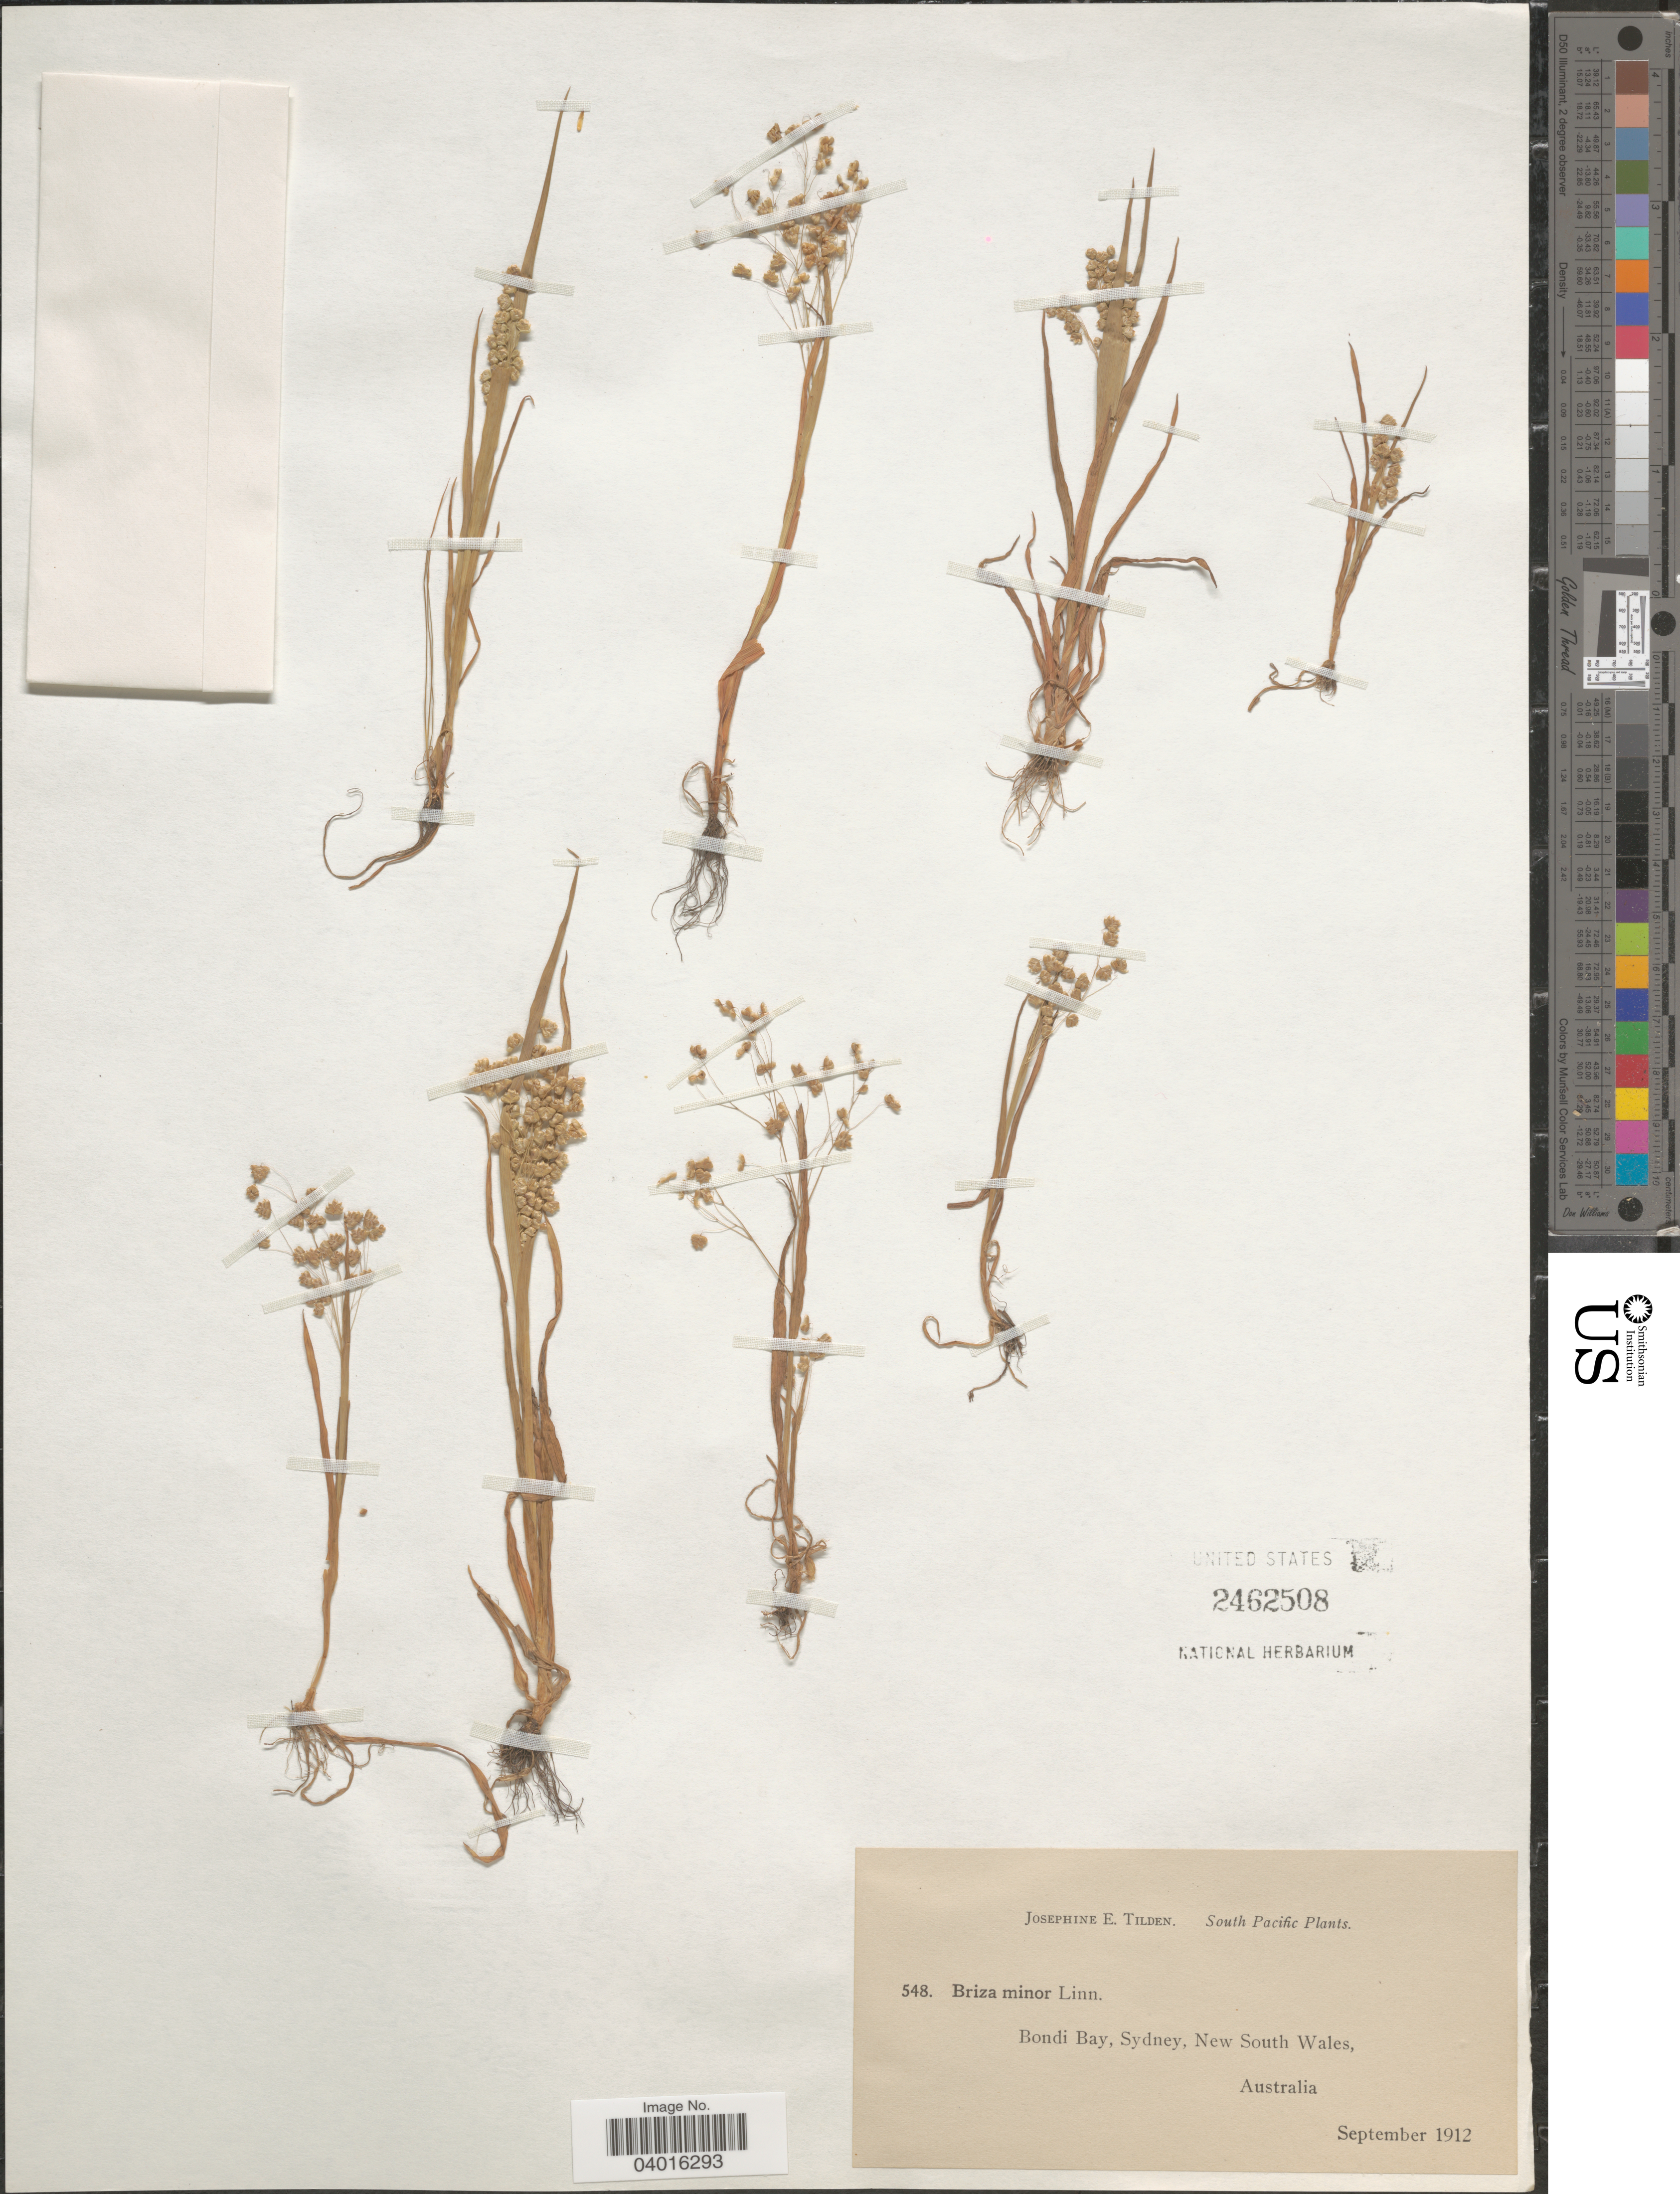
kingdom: Plantae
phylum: Tracheophyta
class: Liliopsida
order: Poales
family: Poaceae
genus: Briza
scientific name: Briza minor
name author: L.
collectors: J. E. Tilden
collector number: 548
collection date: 1912-09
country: Australia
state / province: New South Wales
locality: South Pacific. Bondi Bay, Sydney.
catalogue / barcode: US 2462508